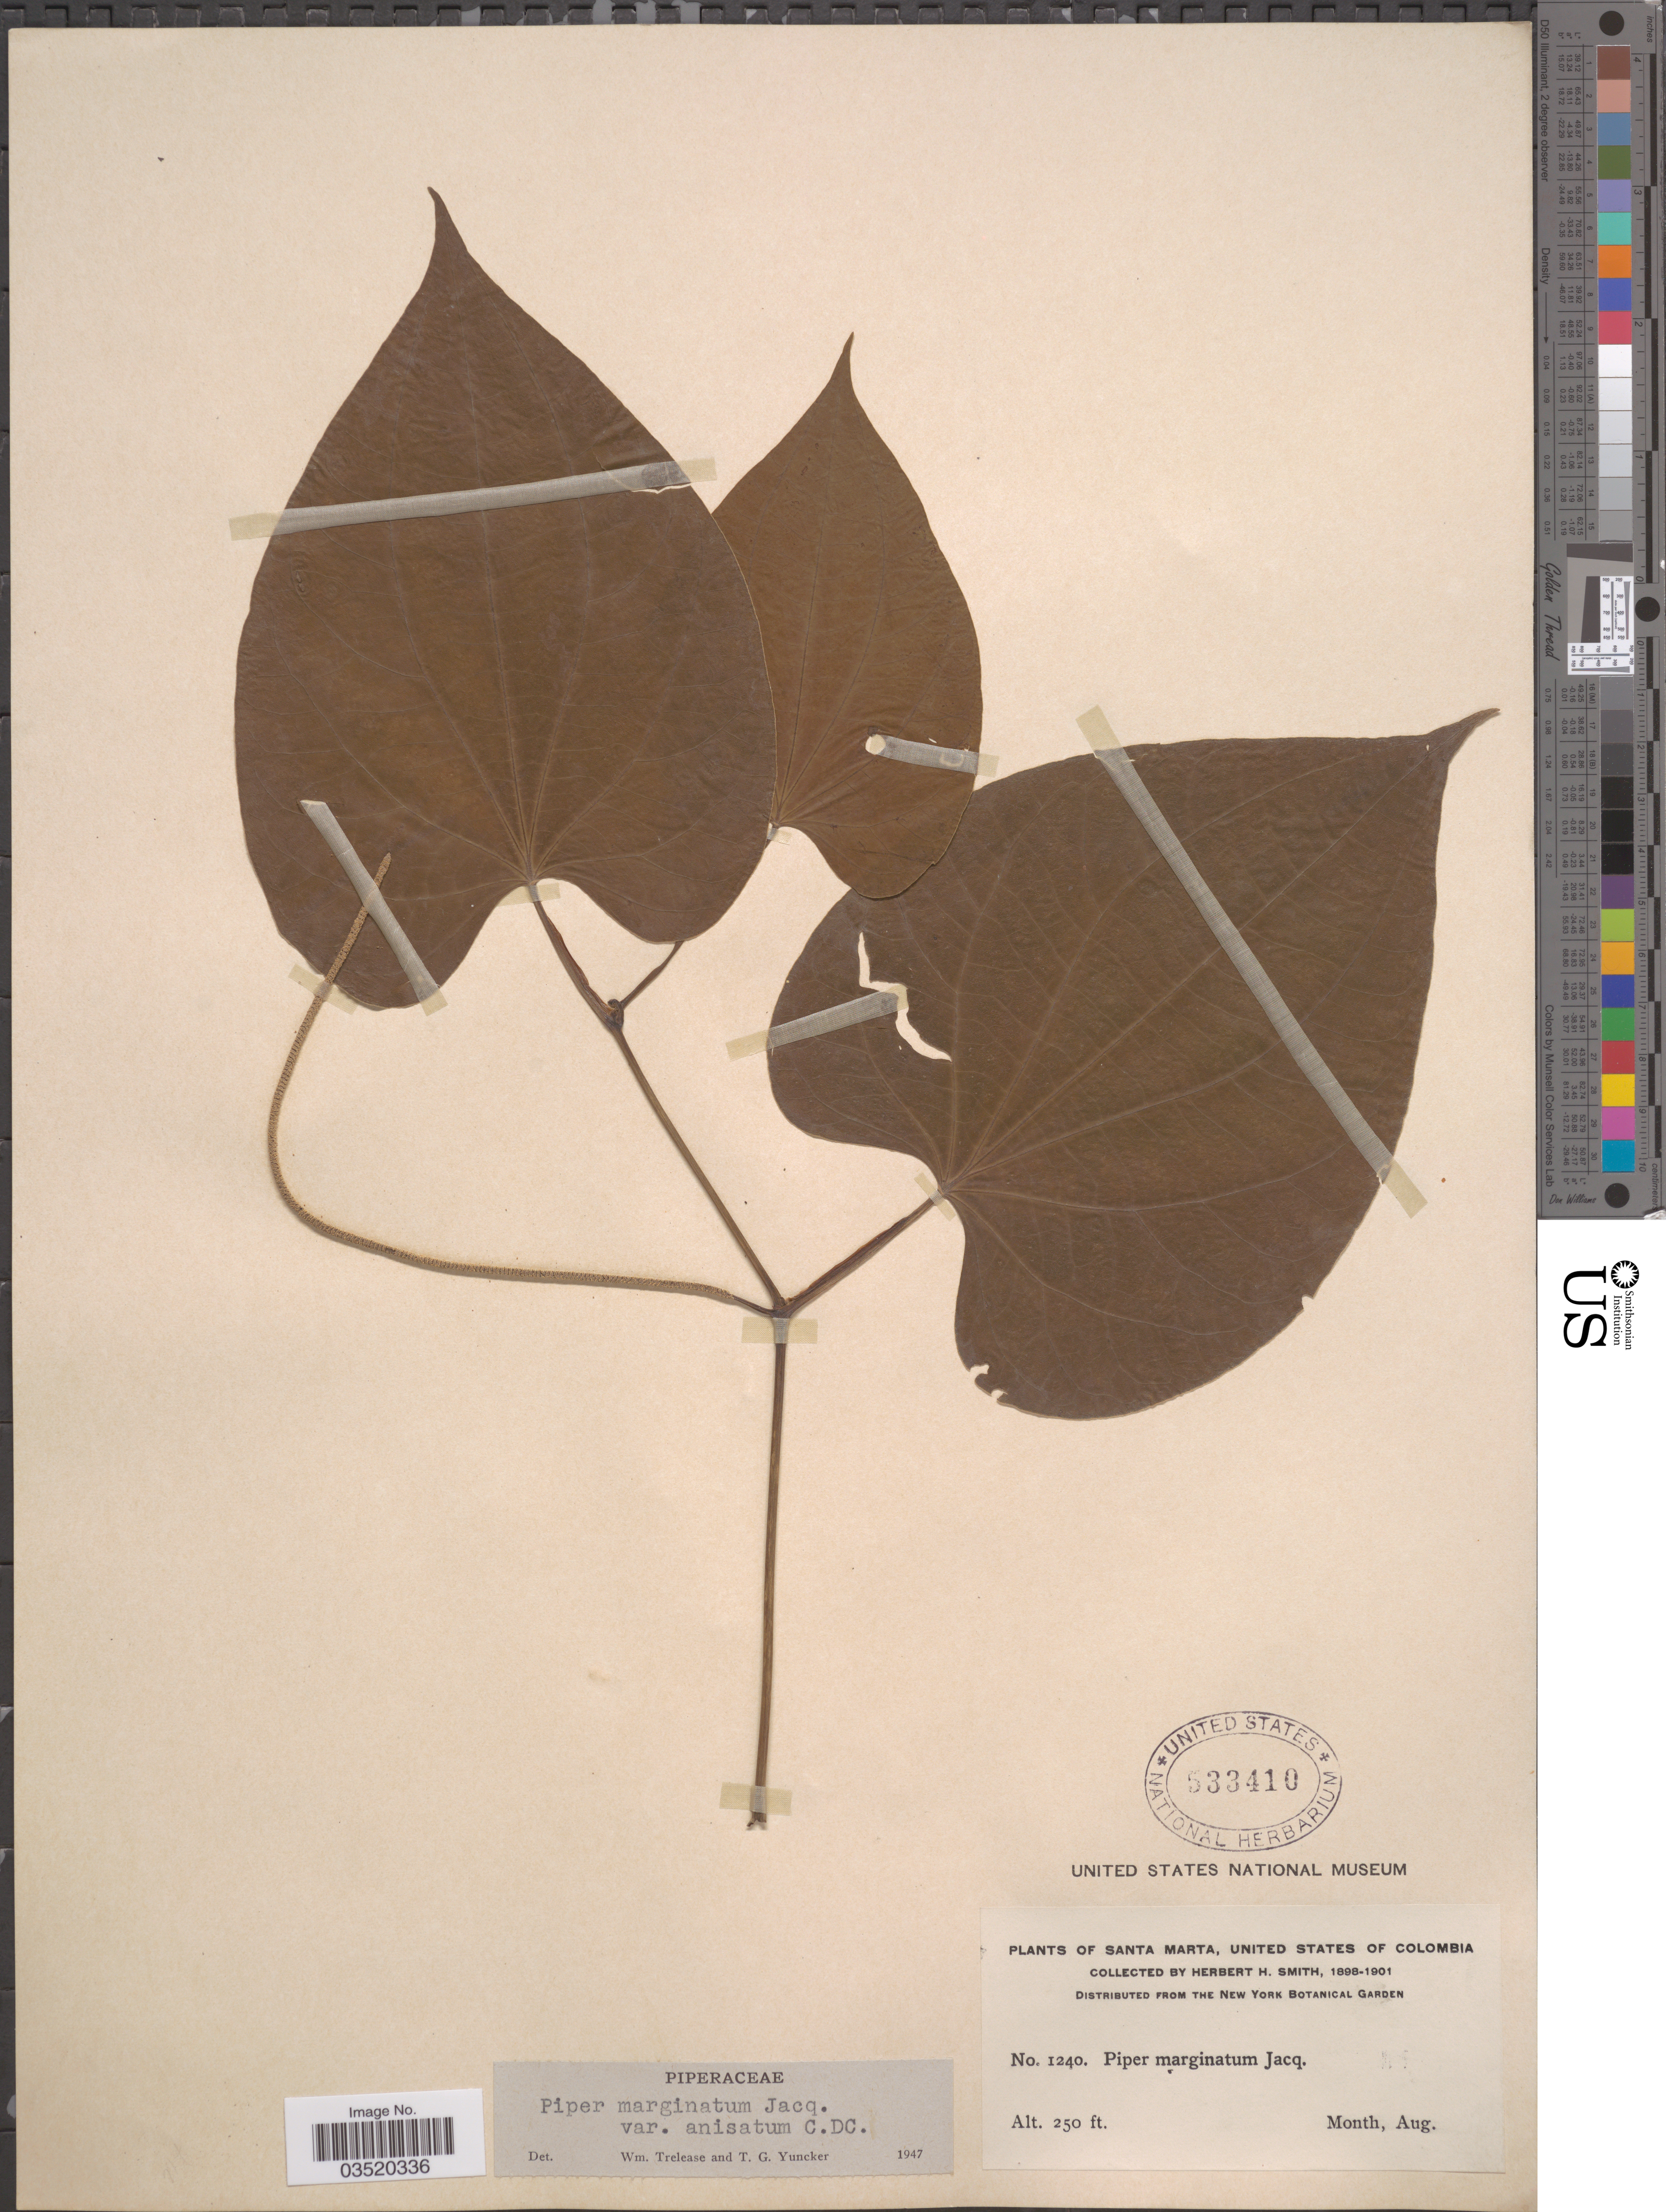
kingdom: Plantae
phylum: Tracheophyta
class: Magnoliopsida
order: Piperales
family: Piperaceae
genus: Piper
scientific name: Piper marginatum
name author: Jacq.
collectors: Herbert H. Smith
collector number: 1240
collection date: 1898-08/1901-08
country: Colombia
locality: Santa Marta, United States of Colombia.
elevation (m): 76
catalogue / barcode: US 533410